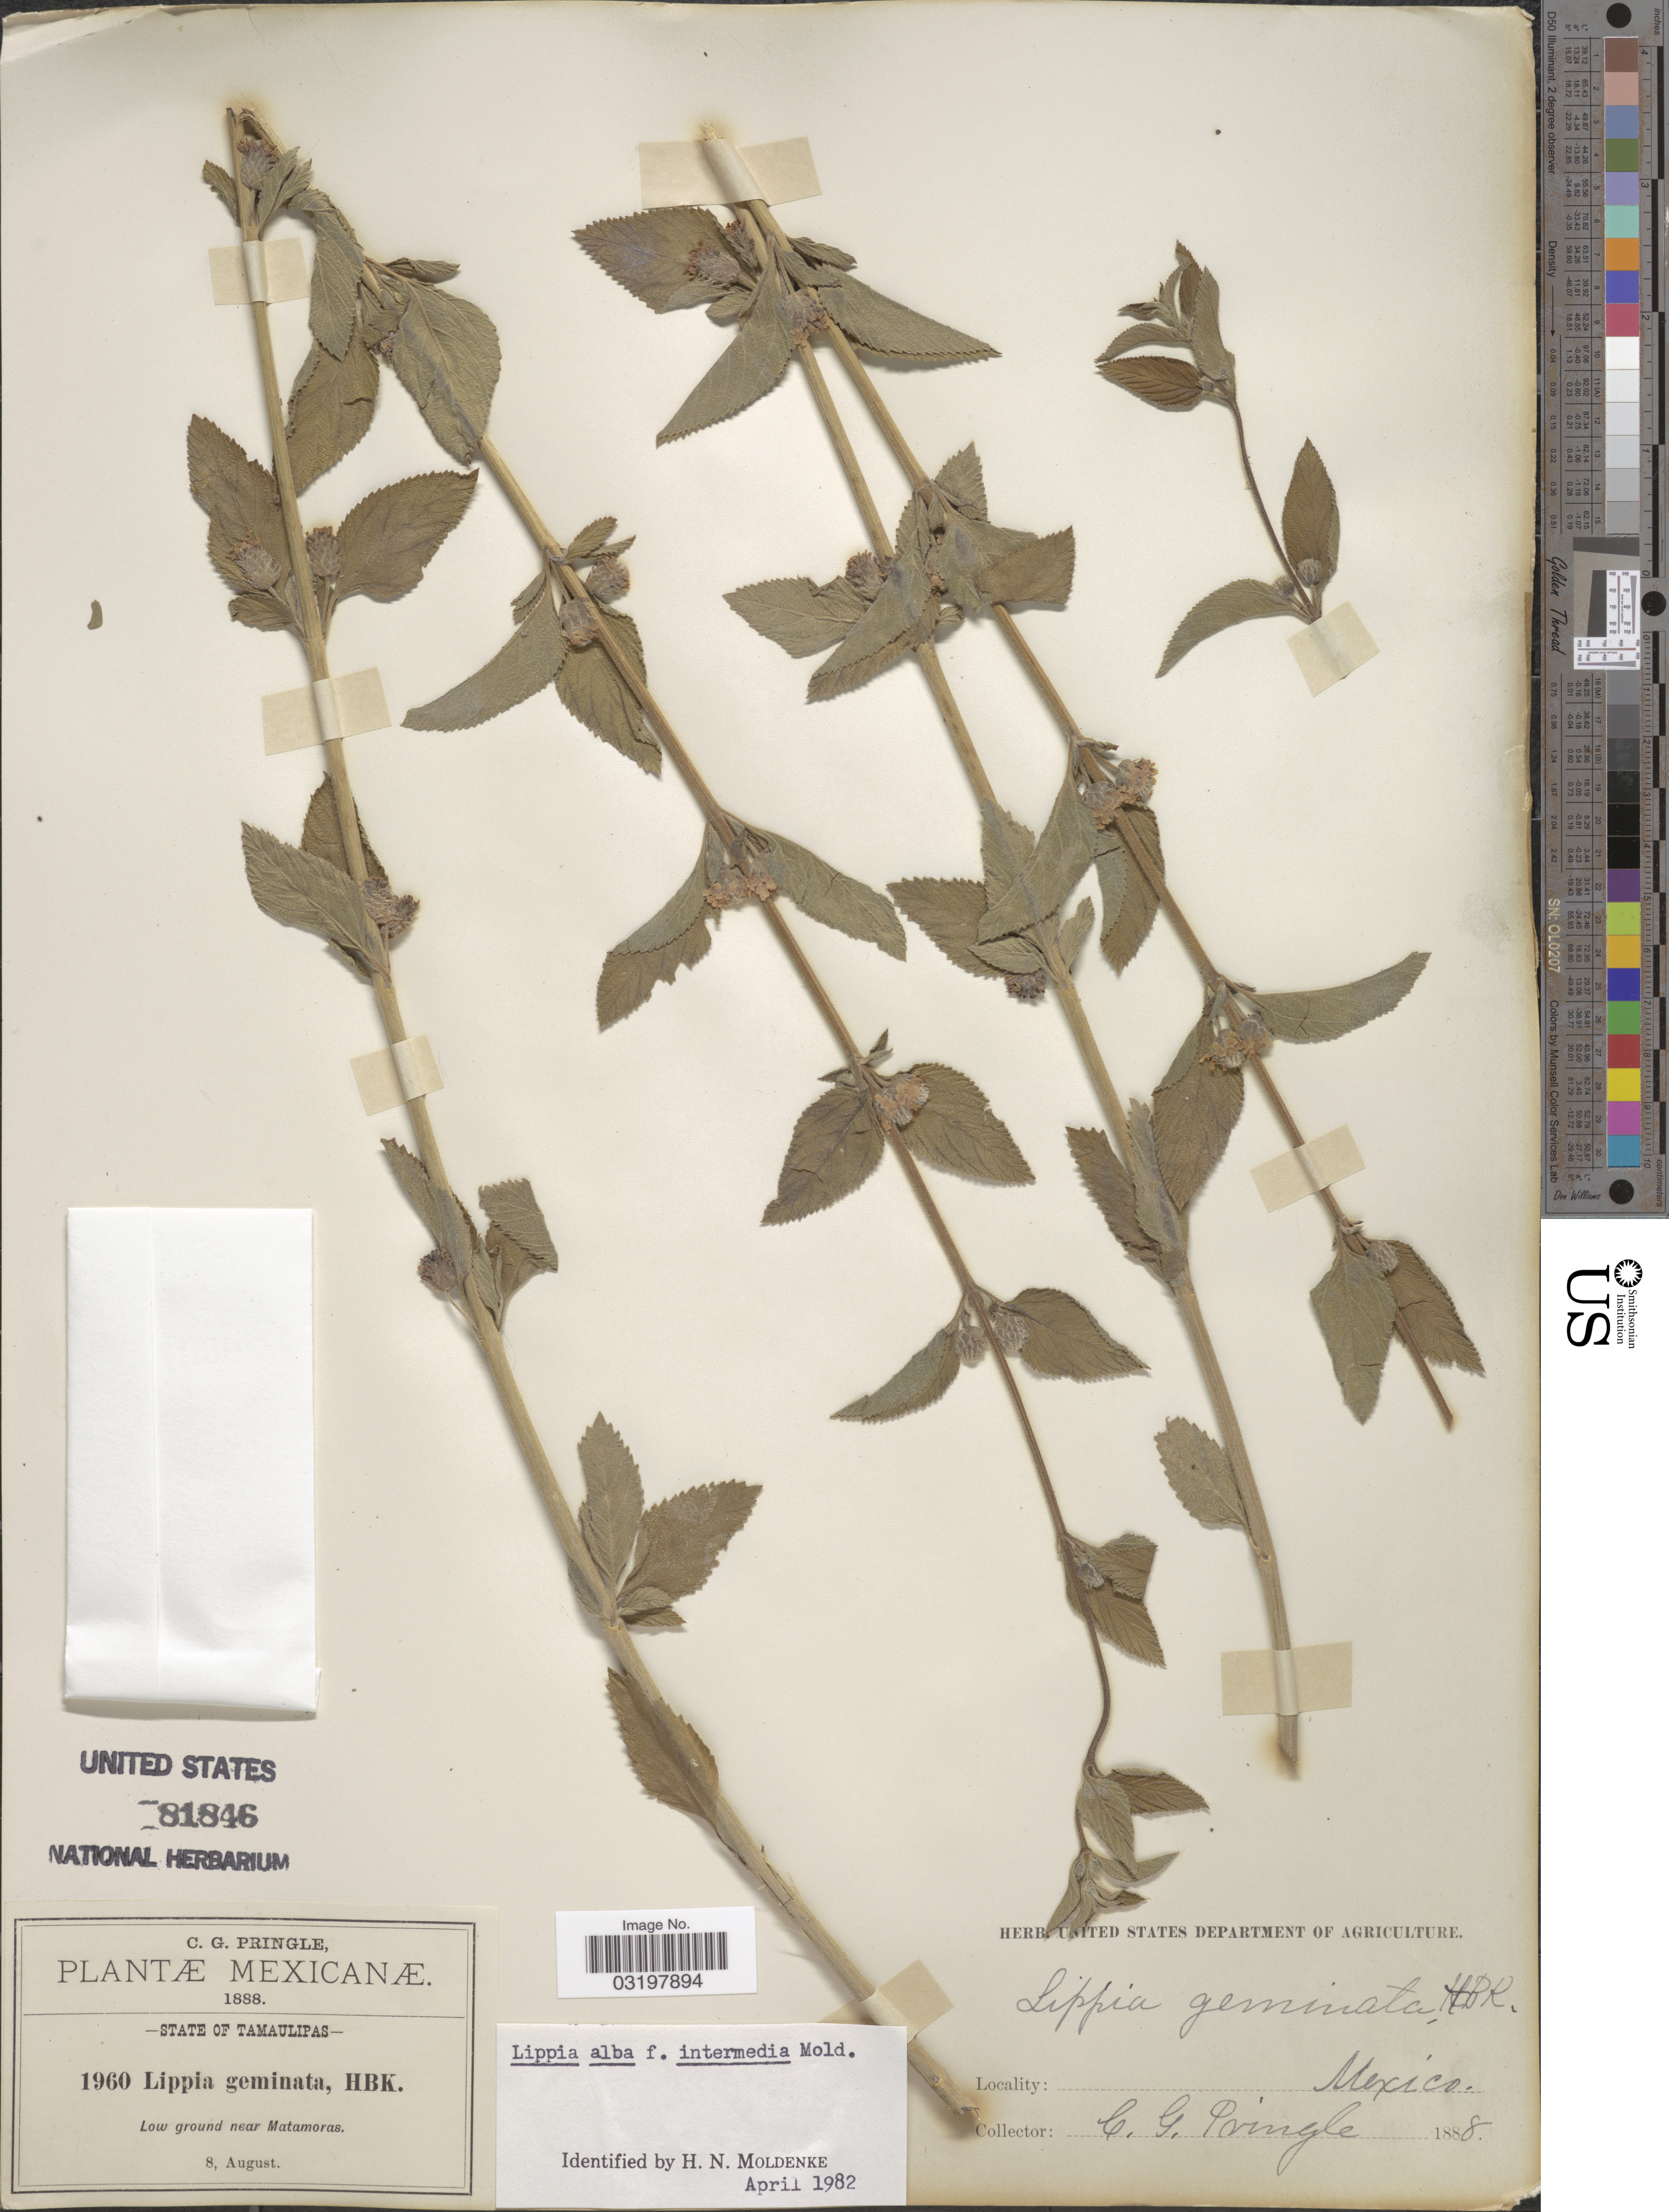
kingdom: Plantae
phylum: Tracheophyta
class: Magnoliopsida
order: Lamiales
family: Verbenaceae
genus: Lippia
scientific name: Lippia alba f. intermedia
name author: Moldenke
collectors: C. G. Pringle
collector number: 1960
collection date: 1888-08-08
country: Mexico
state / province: Tamaulipas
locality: Low ground near Matamoras.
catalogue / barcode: US 81846